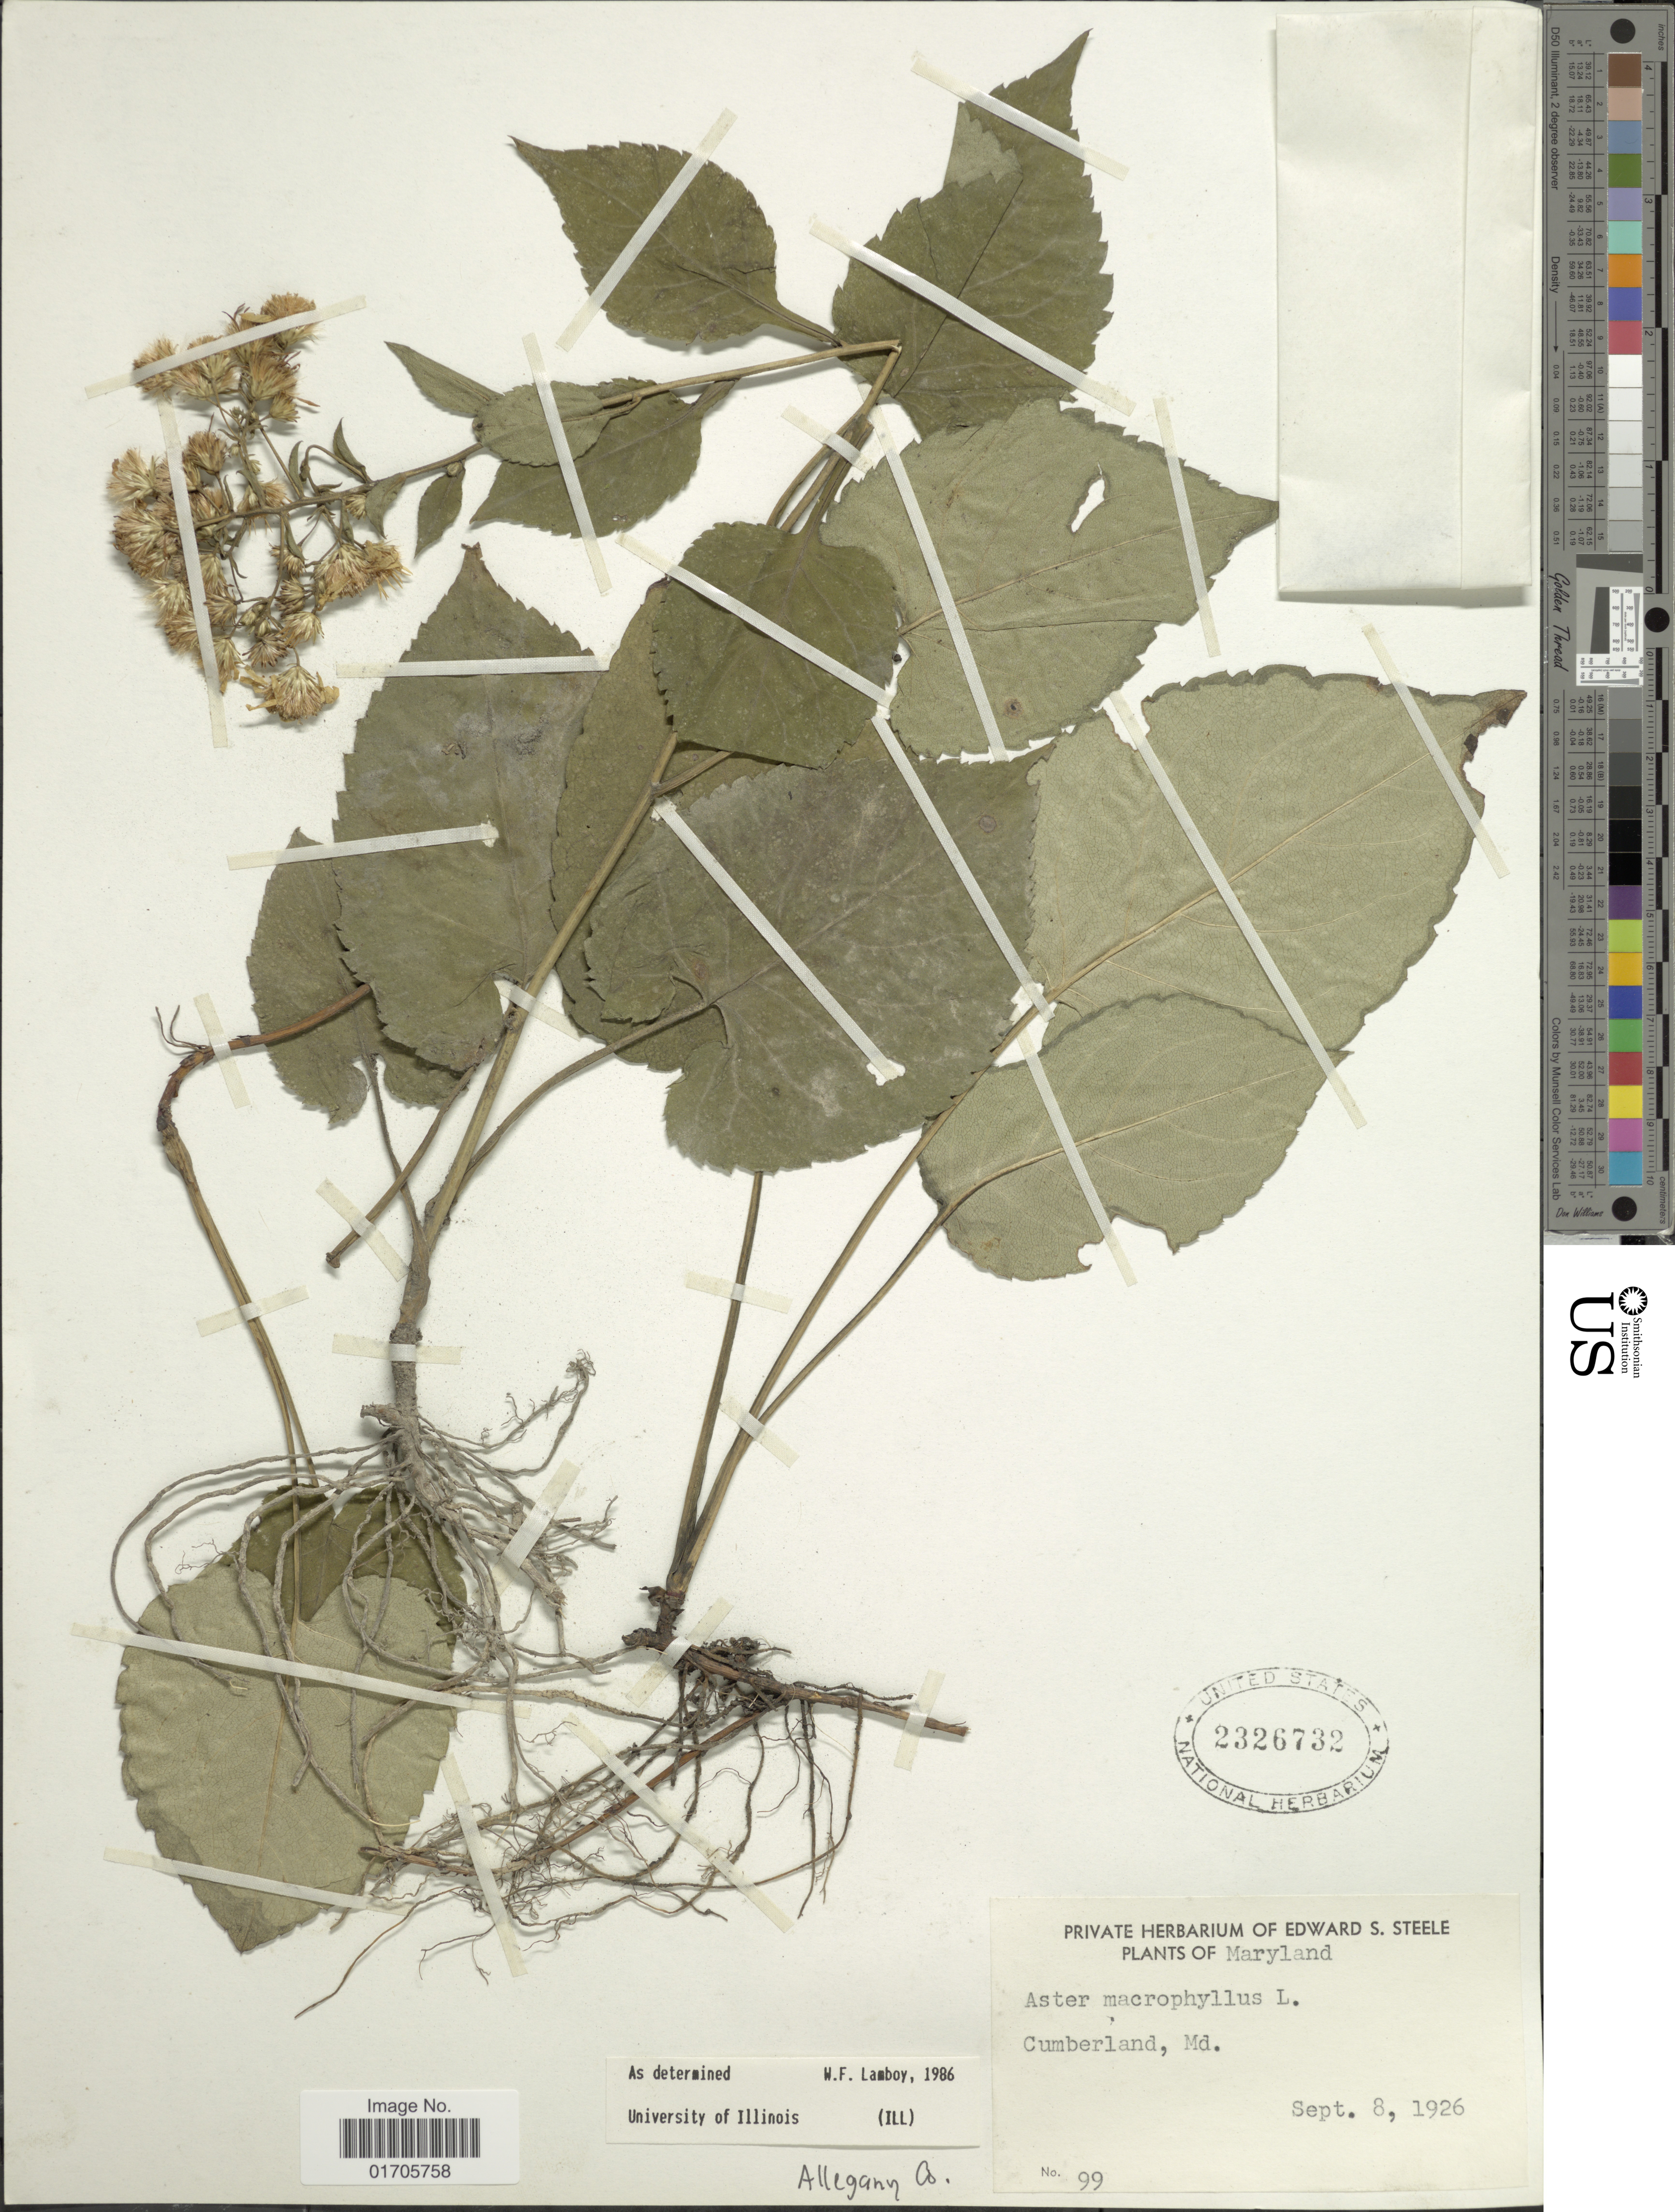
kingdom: Plantae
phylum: Tracheophyta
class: Magnoliopsida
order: Asterales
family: Asteraceae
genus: Eurybia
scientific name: Eurybia macrophylla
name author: (L.) Cass.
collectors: ex herb. Edward S. Steele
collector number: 99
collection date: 1926-09-08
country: United States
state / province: Maryland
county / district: Allegany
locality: Maryland. Cumberland, Md. Allegany Co.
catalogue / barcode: US 2326732